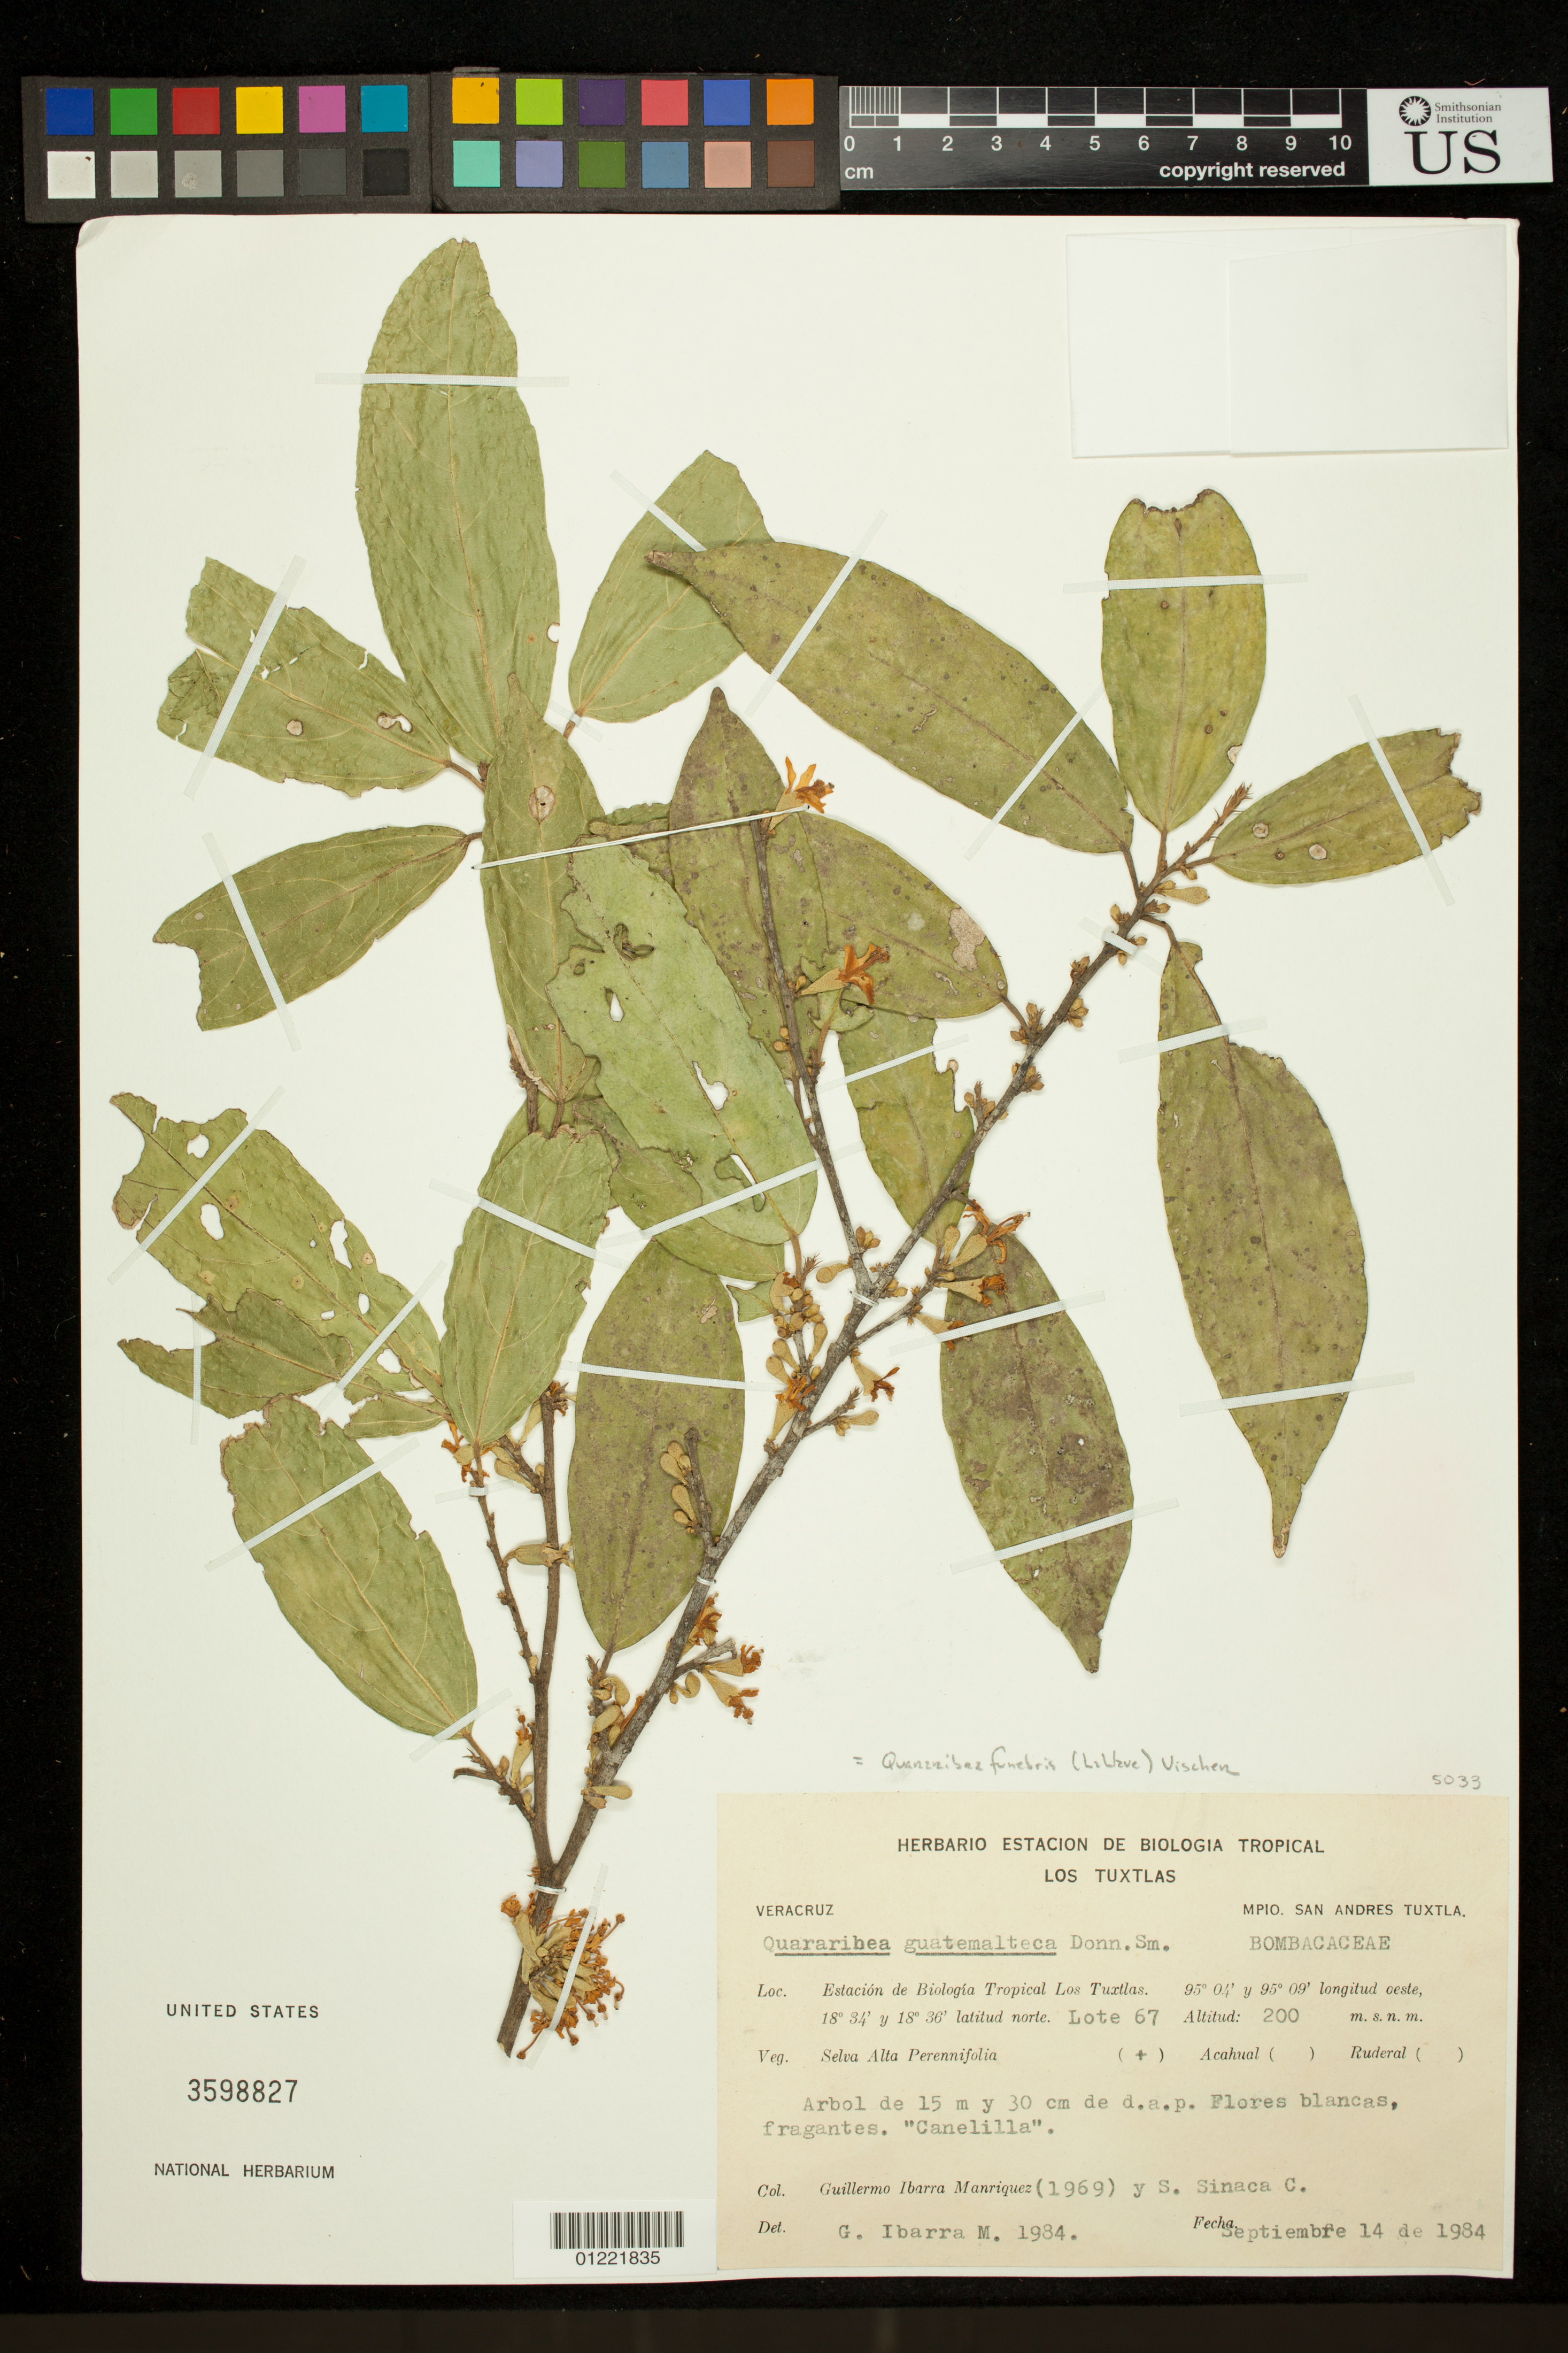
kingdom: Plantae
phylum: Tracheophyta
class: Magnoliopsida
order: Malvales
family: Malvaceae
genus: Quararibea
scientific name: Quararibea funebris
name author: (La Llave) Vischer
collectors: G. Manriquez & S. Sinaca-Colin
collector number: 1969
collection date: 1984-09-14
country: Mexico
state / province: Veracruz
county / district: San Andrés Tuxtla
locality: Estacion de Biologia Tropical Los Tuxtlas. 95° 04' y 95° 09' longitud oeste, 18° 34' y18°.36' latitud norte. Lote 67.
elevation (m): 200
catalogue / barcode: US 3598827